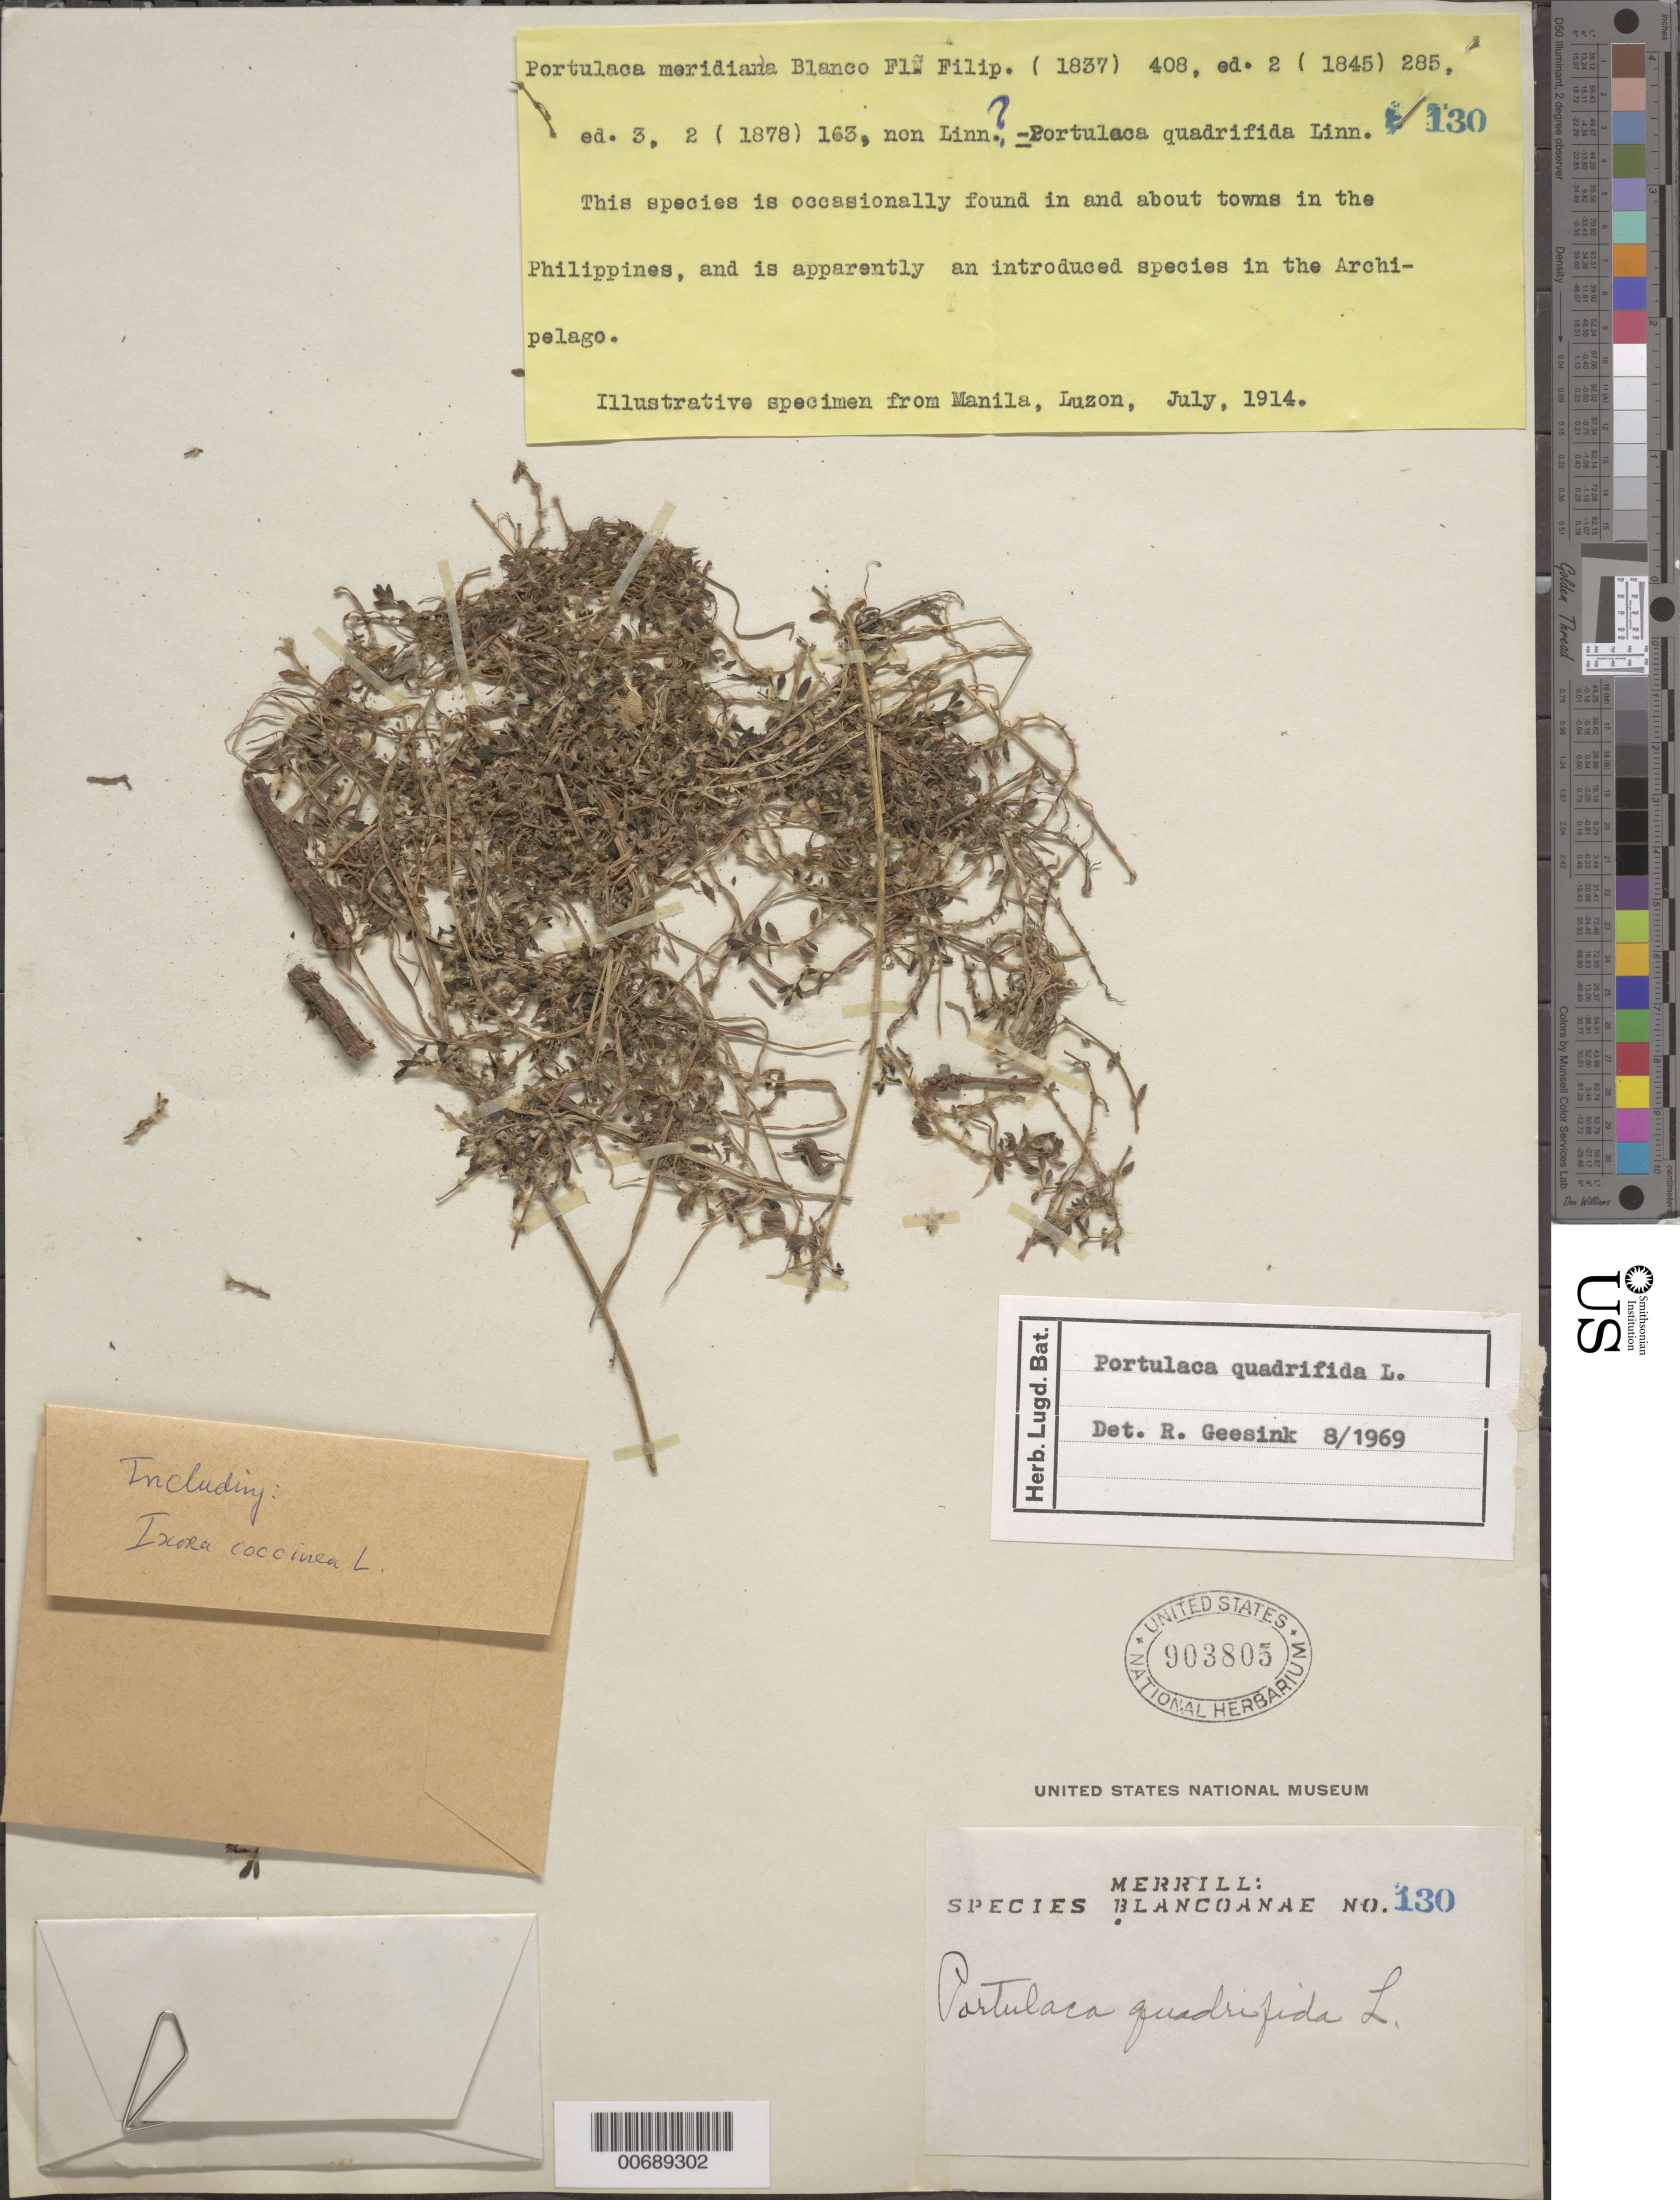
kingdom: Plantae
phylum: Tracheophyta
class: Magnoliopsida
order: Caryophyllales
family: Portulacaceae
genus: Portulaca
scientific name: Portulaca quadrifida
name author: L.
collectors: E. D. Merrill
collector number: Sp. Blancoan. 0130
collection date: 1914-07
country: Philippines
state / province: National Capital Region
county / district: Manila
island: Luzon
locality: Manila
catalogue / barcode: US 903805